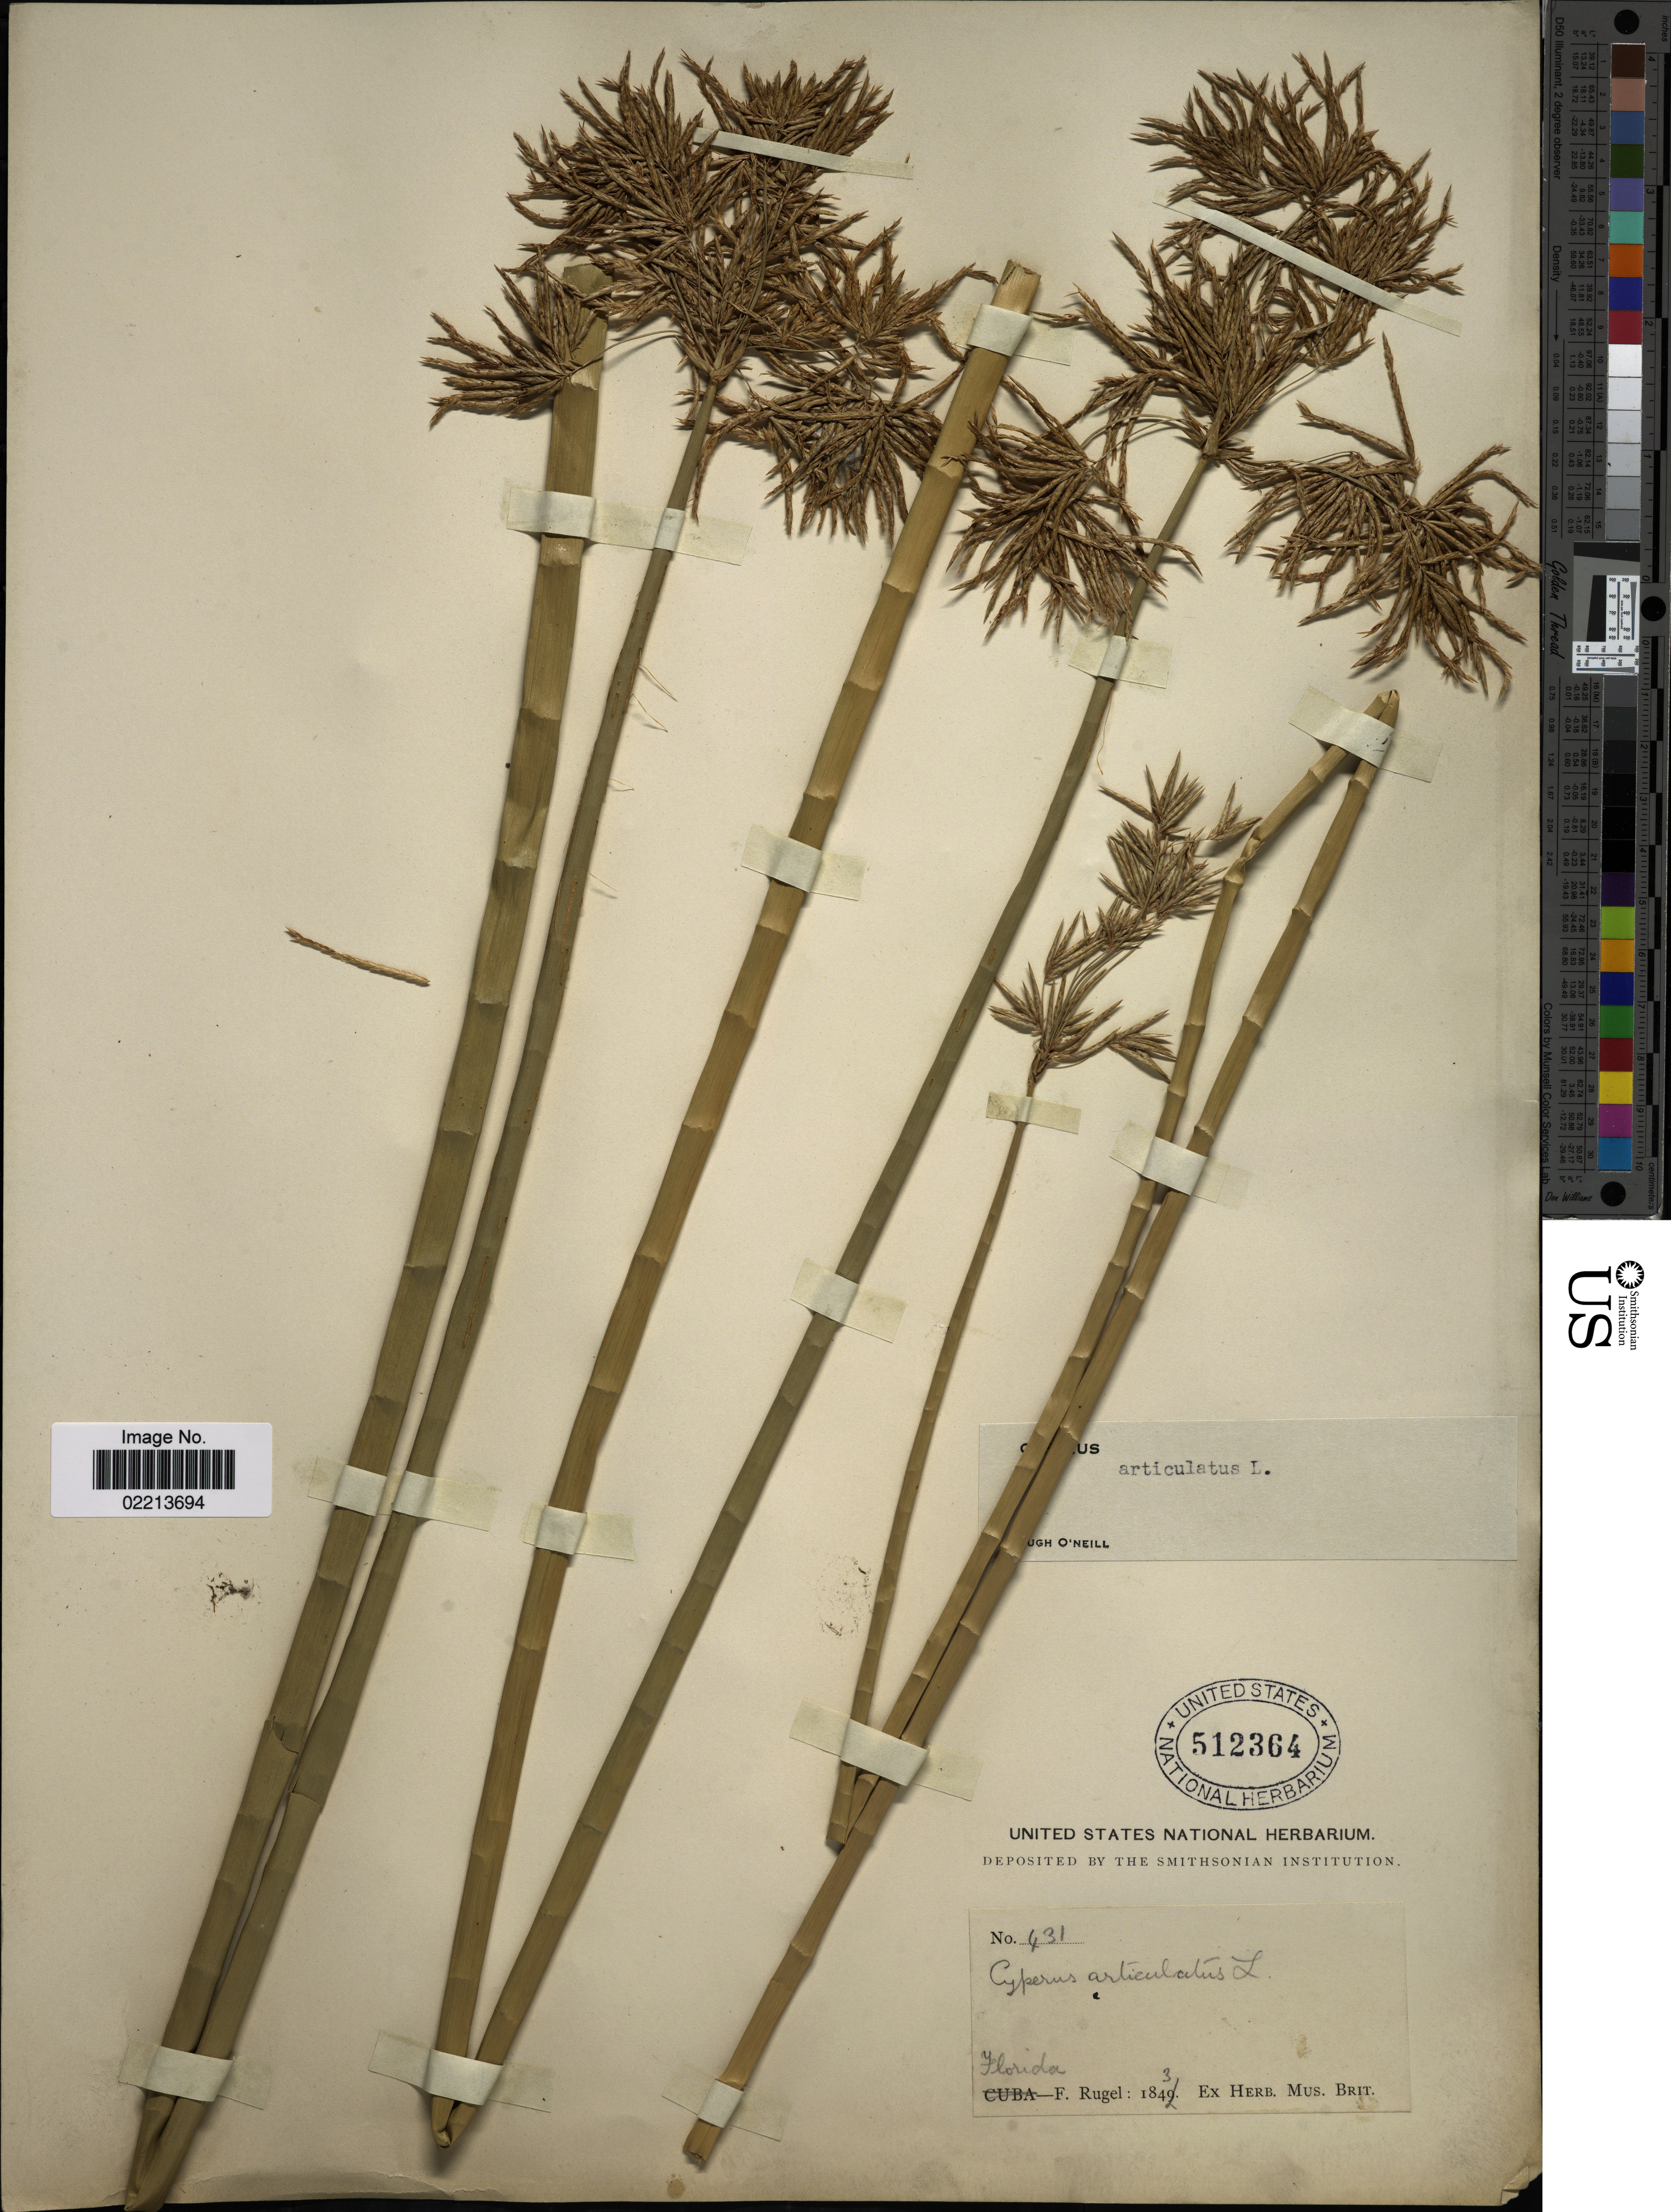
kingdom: Plantae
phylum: Tracheophyta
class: Liliopsida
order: Poales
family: Cyperaceae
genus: Cyperus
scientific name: Cyperus articulatus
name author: L.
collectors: F. Rugel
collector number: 431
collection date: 1831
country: United States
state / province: Florida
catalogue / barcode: US 512364